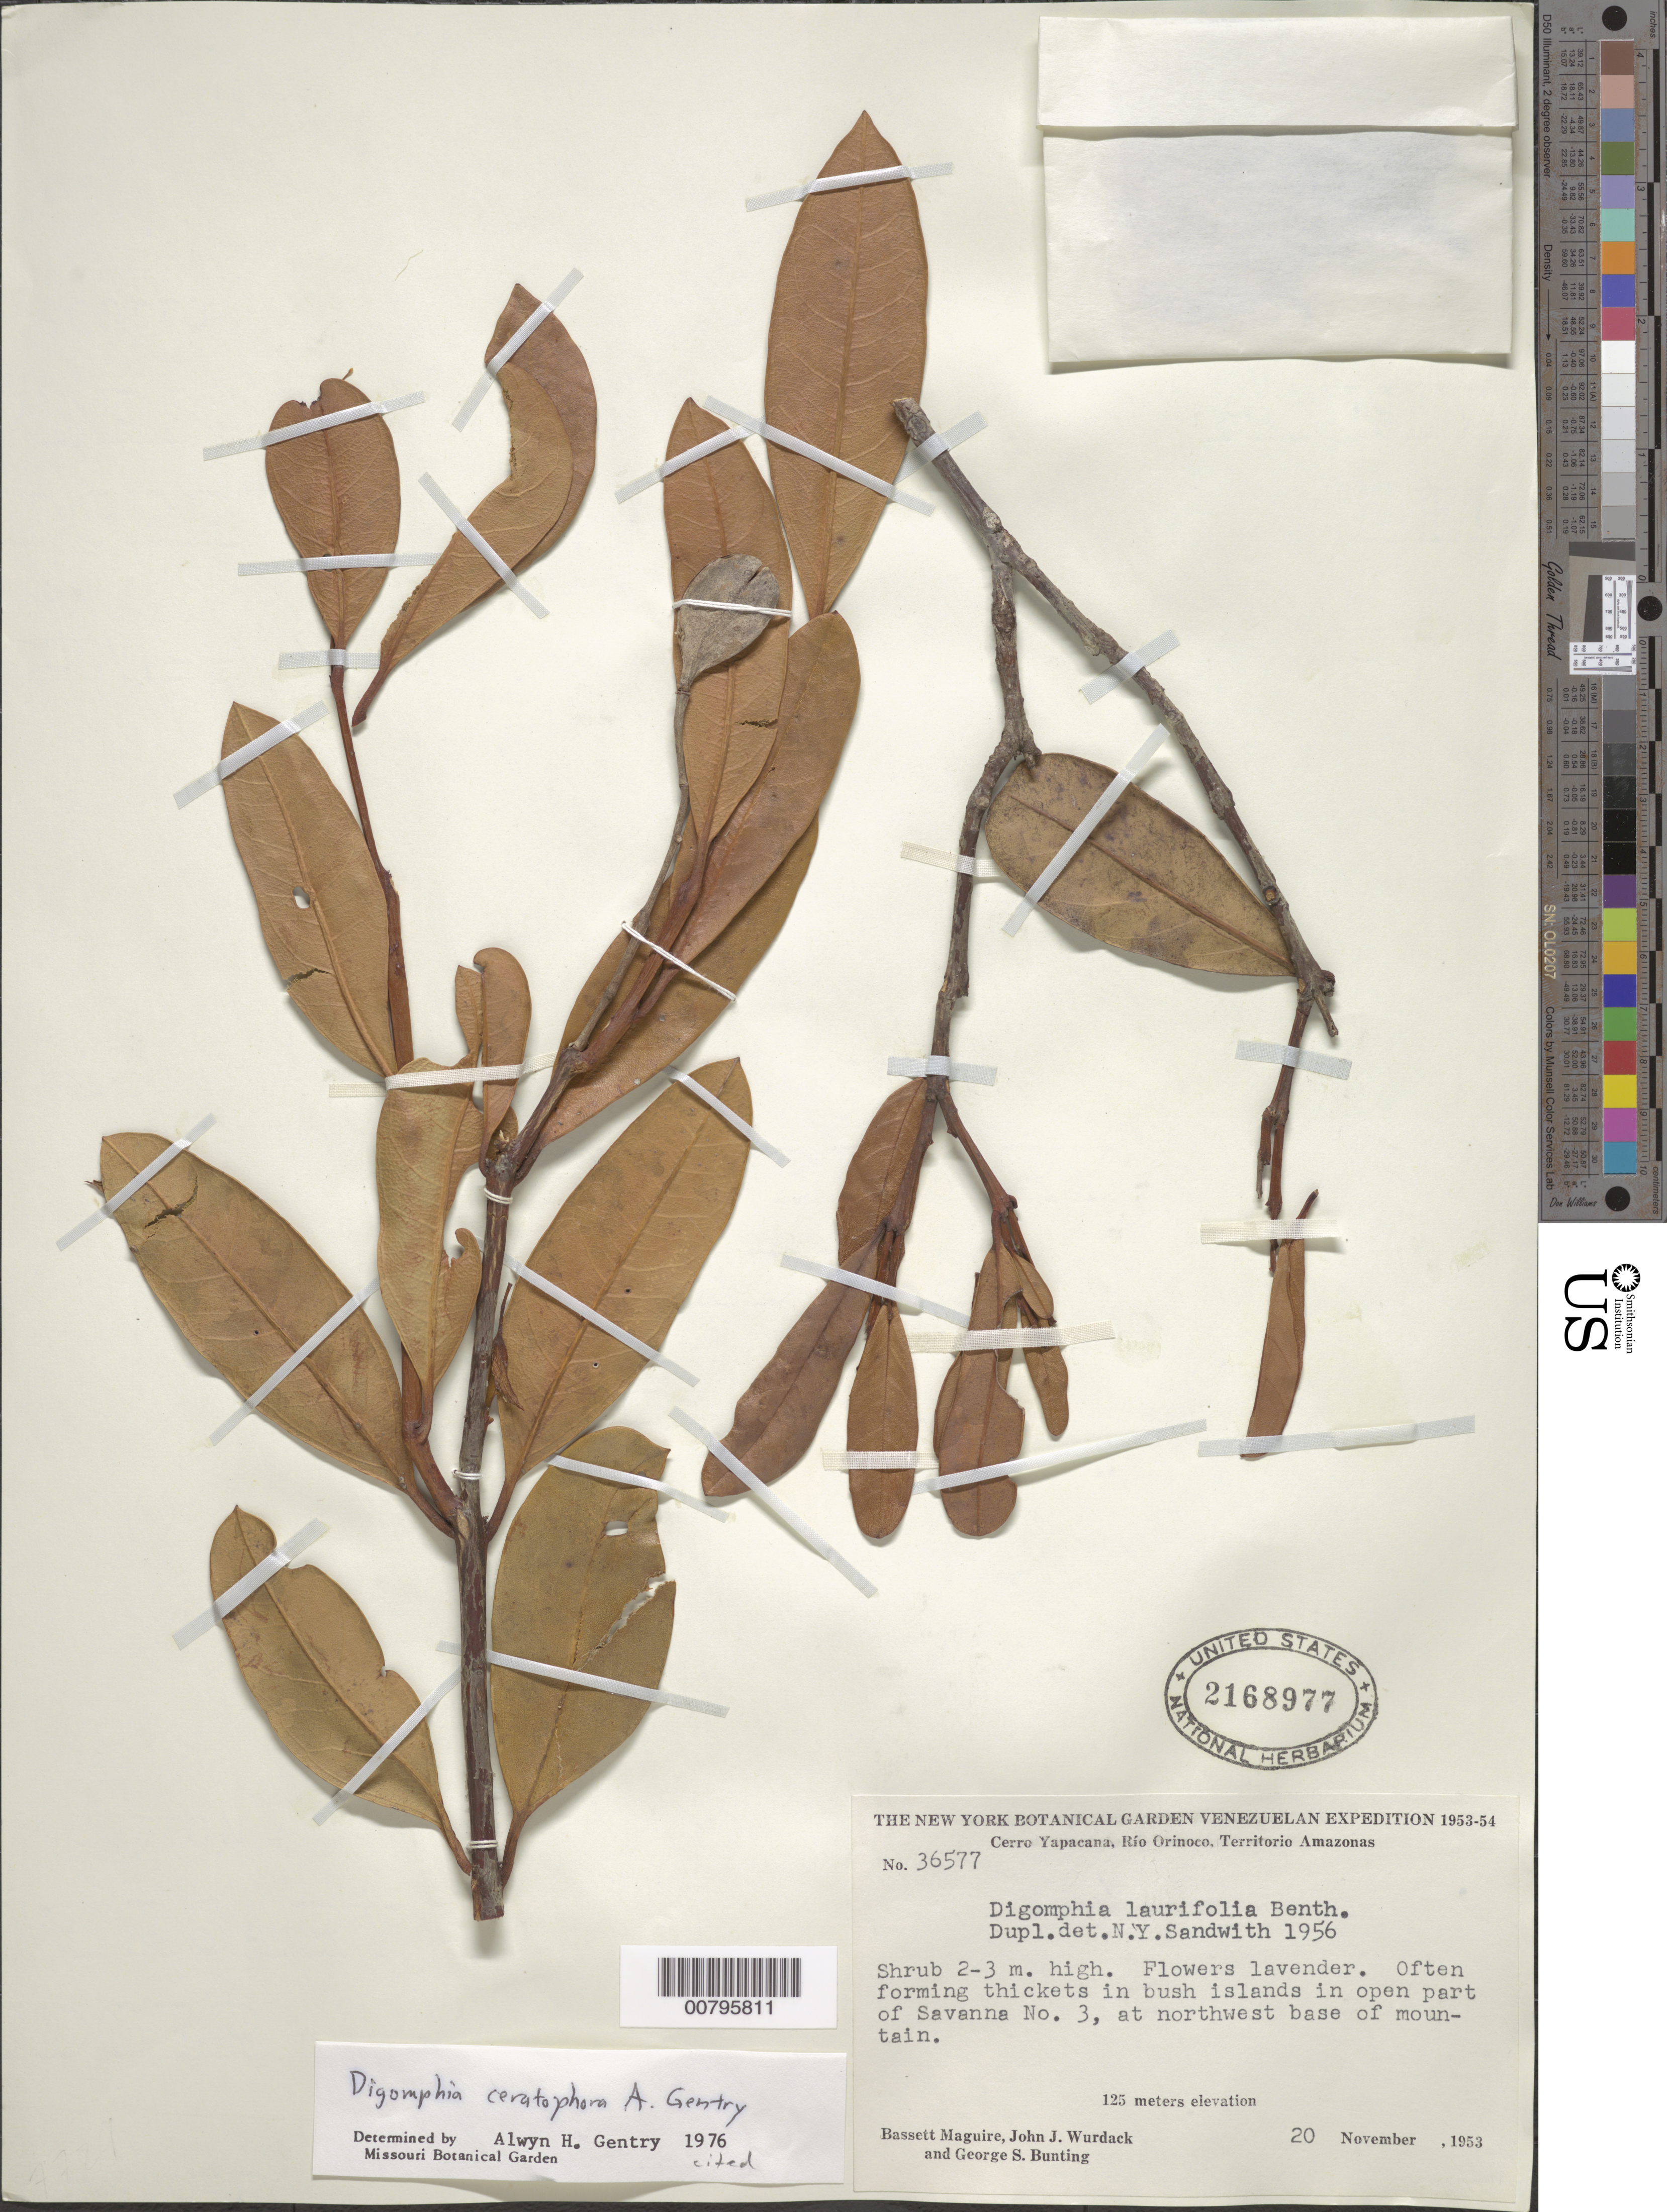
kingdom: Plantae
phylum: Tracheophyta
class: Magnoliopsida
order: Lamiales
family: Bignoniaceae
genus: Digomphia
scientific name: Digomphia ceratophora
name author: A.H. Gentry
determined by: Gentry, A. H.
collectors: B. Maguire, J. J. Wurdack & G. S. Bunting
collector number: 36577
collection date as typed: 20-Nov-53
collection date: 1953-11-20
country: Venezuela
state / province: Amazonas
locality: Río Orinoco, Yapacána Savannas, Cerro Yapacána, NW base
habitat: Thickets and bush islands of savanna 3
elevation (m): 125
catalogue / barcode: US 2168977